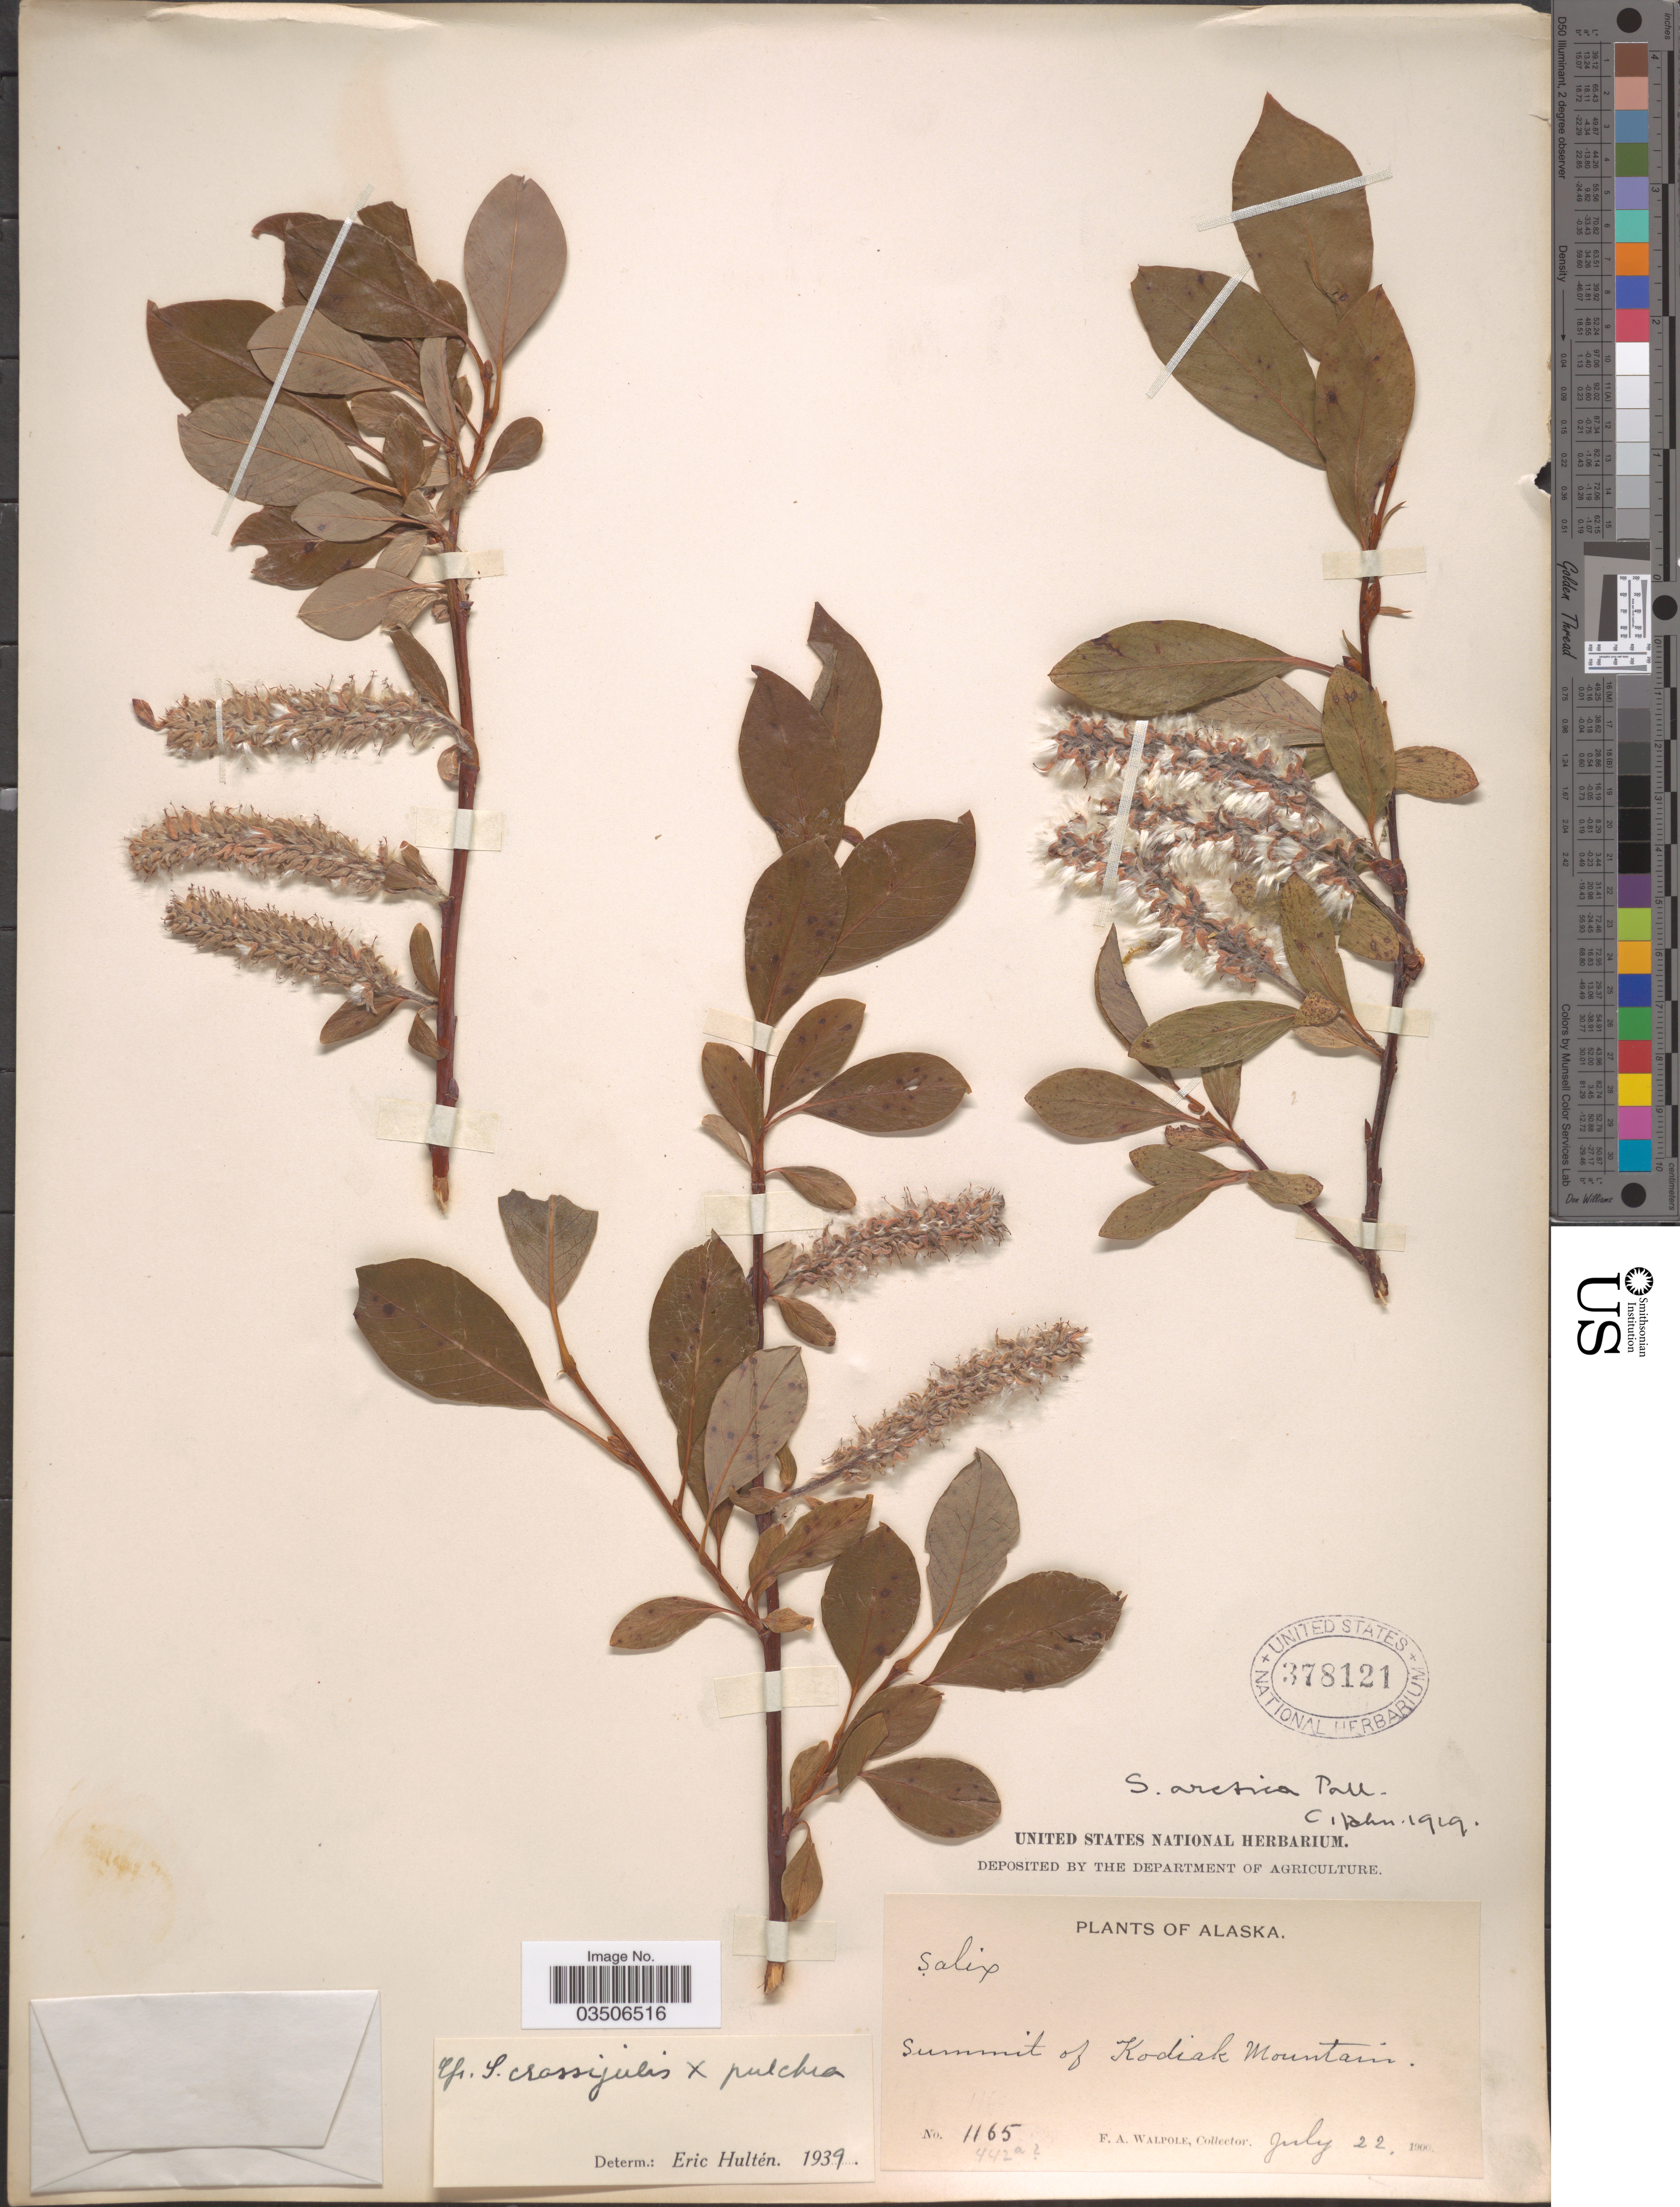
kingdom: Plantae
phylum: Tracheophyta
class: Magnoliopsida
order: Malpighiales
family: Salicaceae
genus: Salix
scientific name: Salix cordata x S. sericea Marshall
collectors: F. Walpole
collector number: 1165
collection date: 1900-07-22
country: United States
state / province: Alaska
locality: Summit of Kodiak Mountain.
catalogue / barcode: US 378121